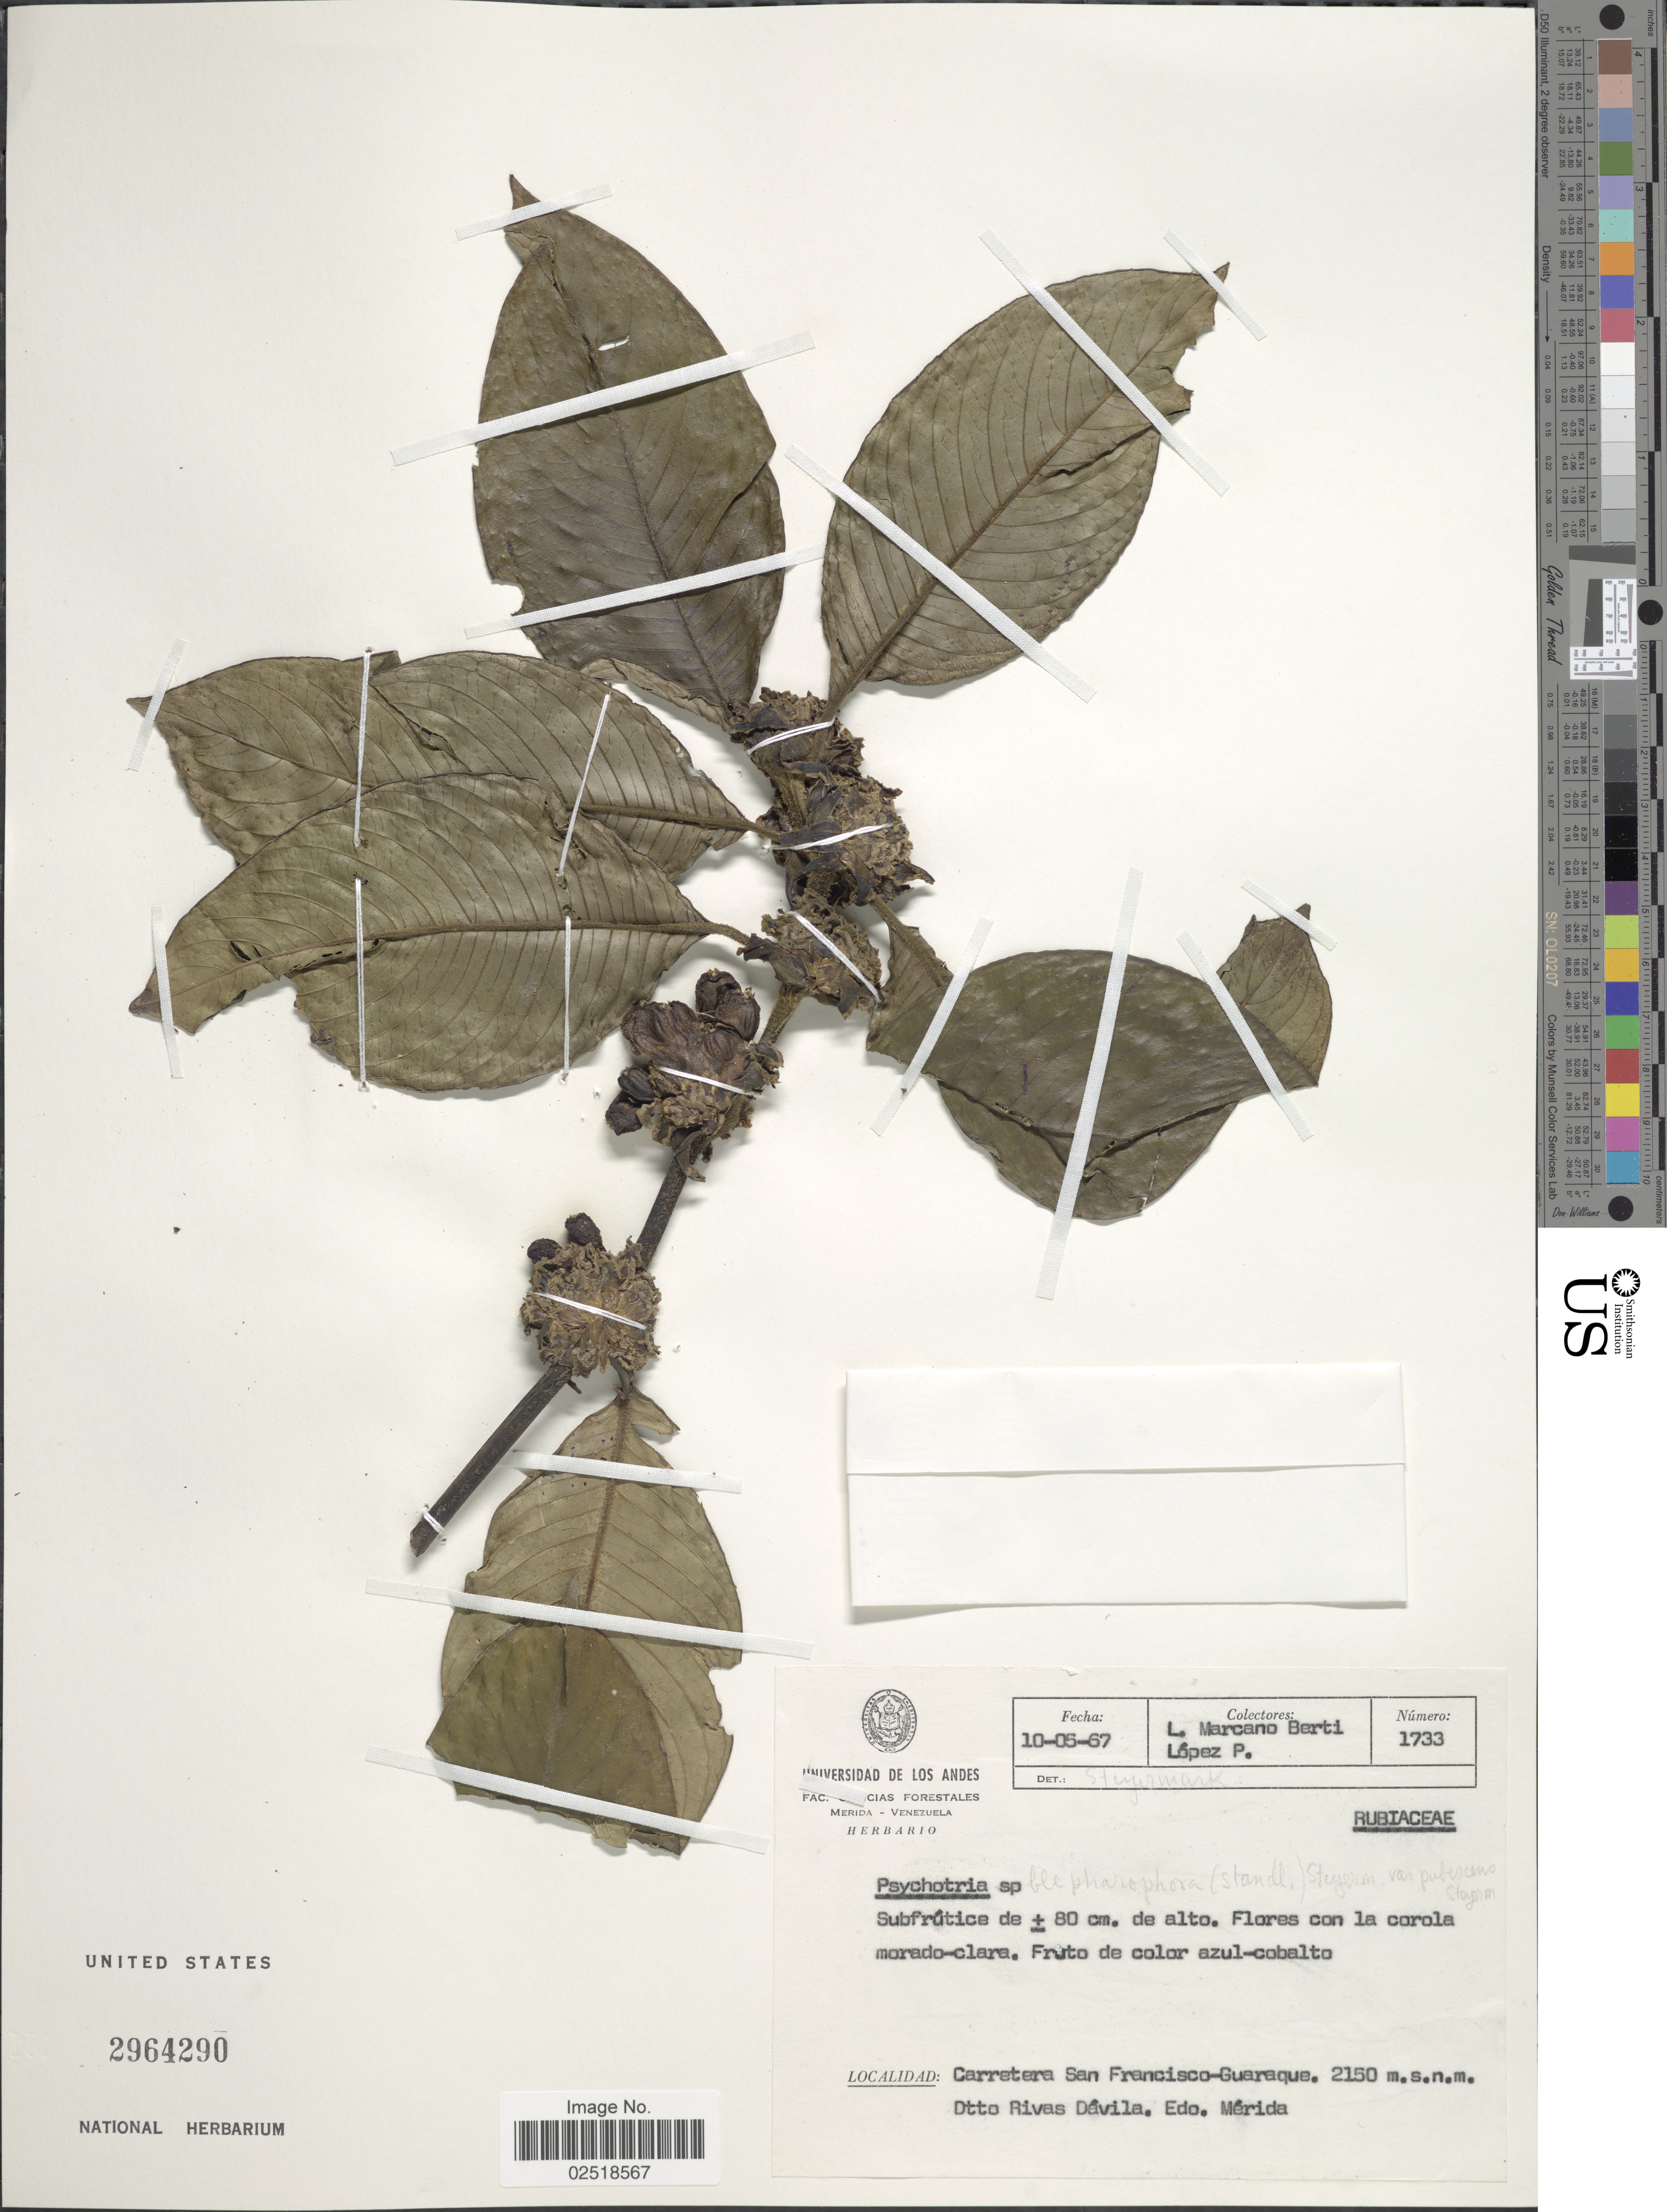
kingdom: Plantae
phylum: Tracheophyta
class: Magnoliopsida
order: Gentianales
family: Rubiaceae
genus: Psychotria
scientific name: Psychotria blepharophylla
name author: (Standl.) Steyerm.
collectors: L. Marcano-Berti & P. Lopez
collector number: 1733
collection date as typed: Transcribed d/m/y: 10/5/67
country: Venezuela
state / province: Mérida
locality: Carretera San Francisco-Guaraque, Dtto Rivas Dávila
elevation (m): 2150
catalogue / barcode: US 2964290